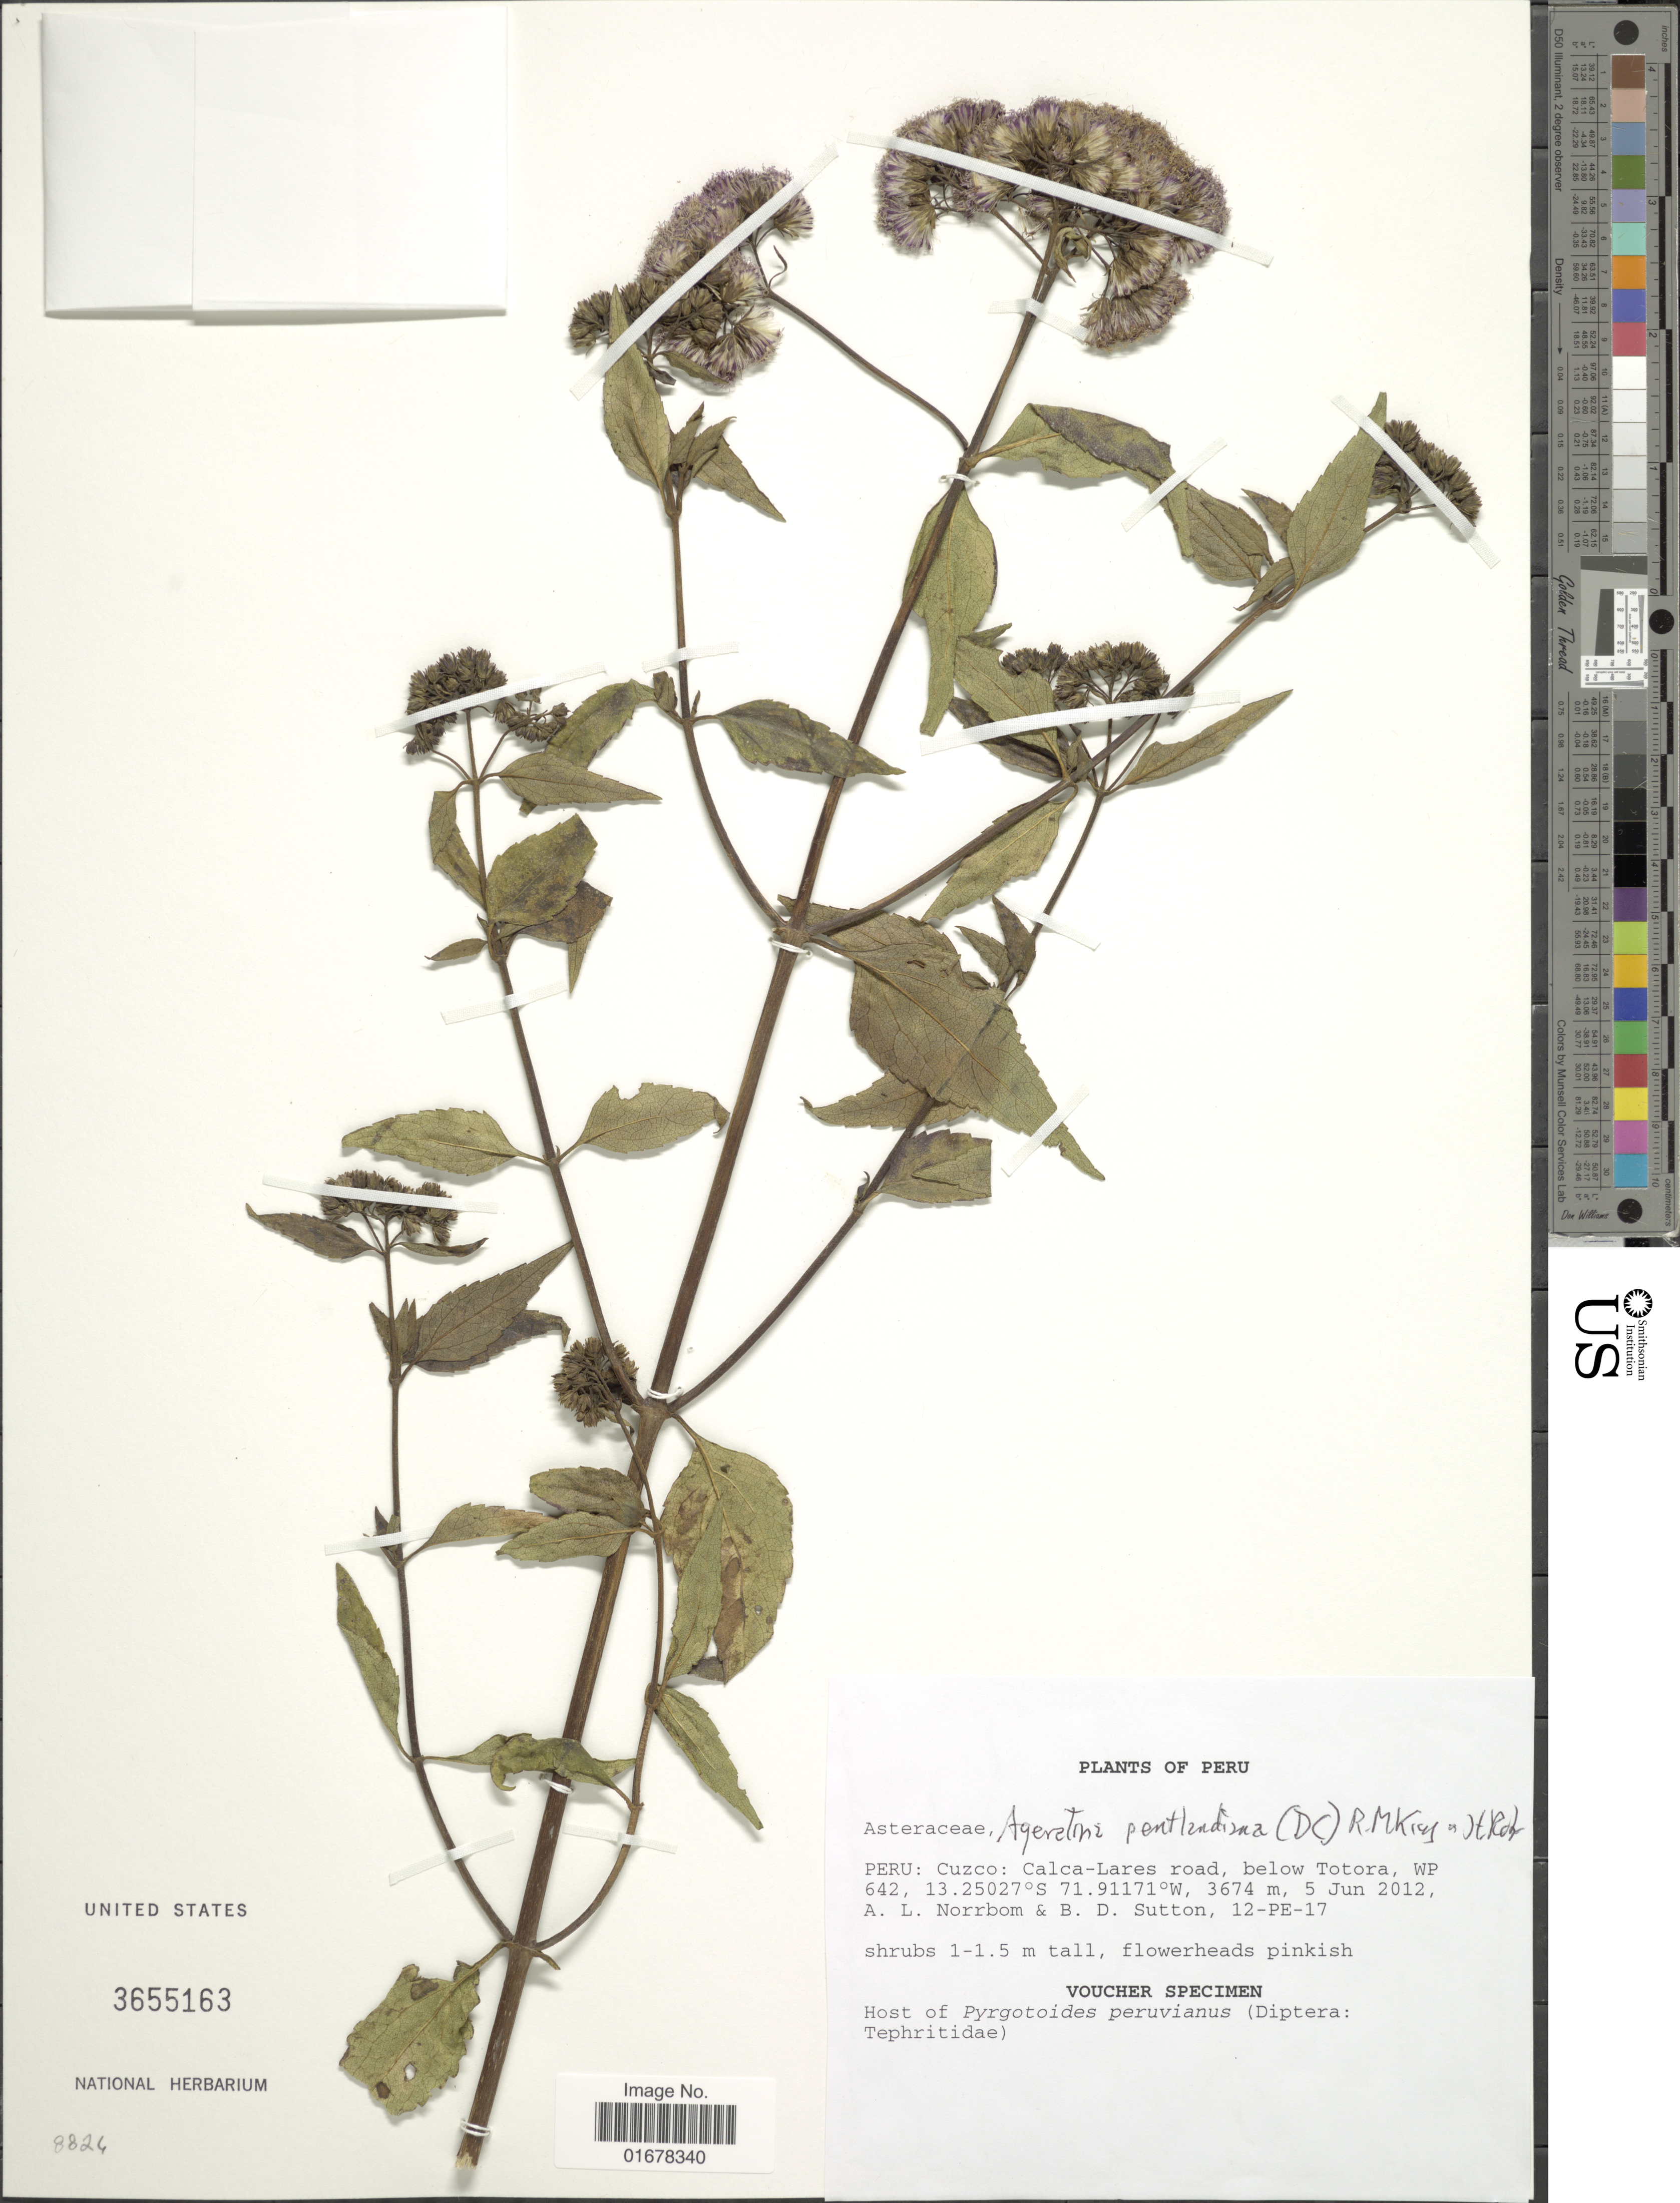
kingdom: Plantae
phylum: Tracheophyta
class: Magnoliopsida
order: Asterales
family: Asteraceae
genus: Ageratina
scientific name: Ageratina pentlandiana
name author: (DC.) R.M. King & H. Rob.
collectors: A. L. Norrbom & B. Sutton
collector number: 12-PE-17?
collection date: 2012-06-05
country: Peru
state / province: Cusco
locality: Cuzco: Calca-Lares road, below Totora, WP 642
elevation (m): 3674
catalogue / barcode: US 3655163